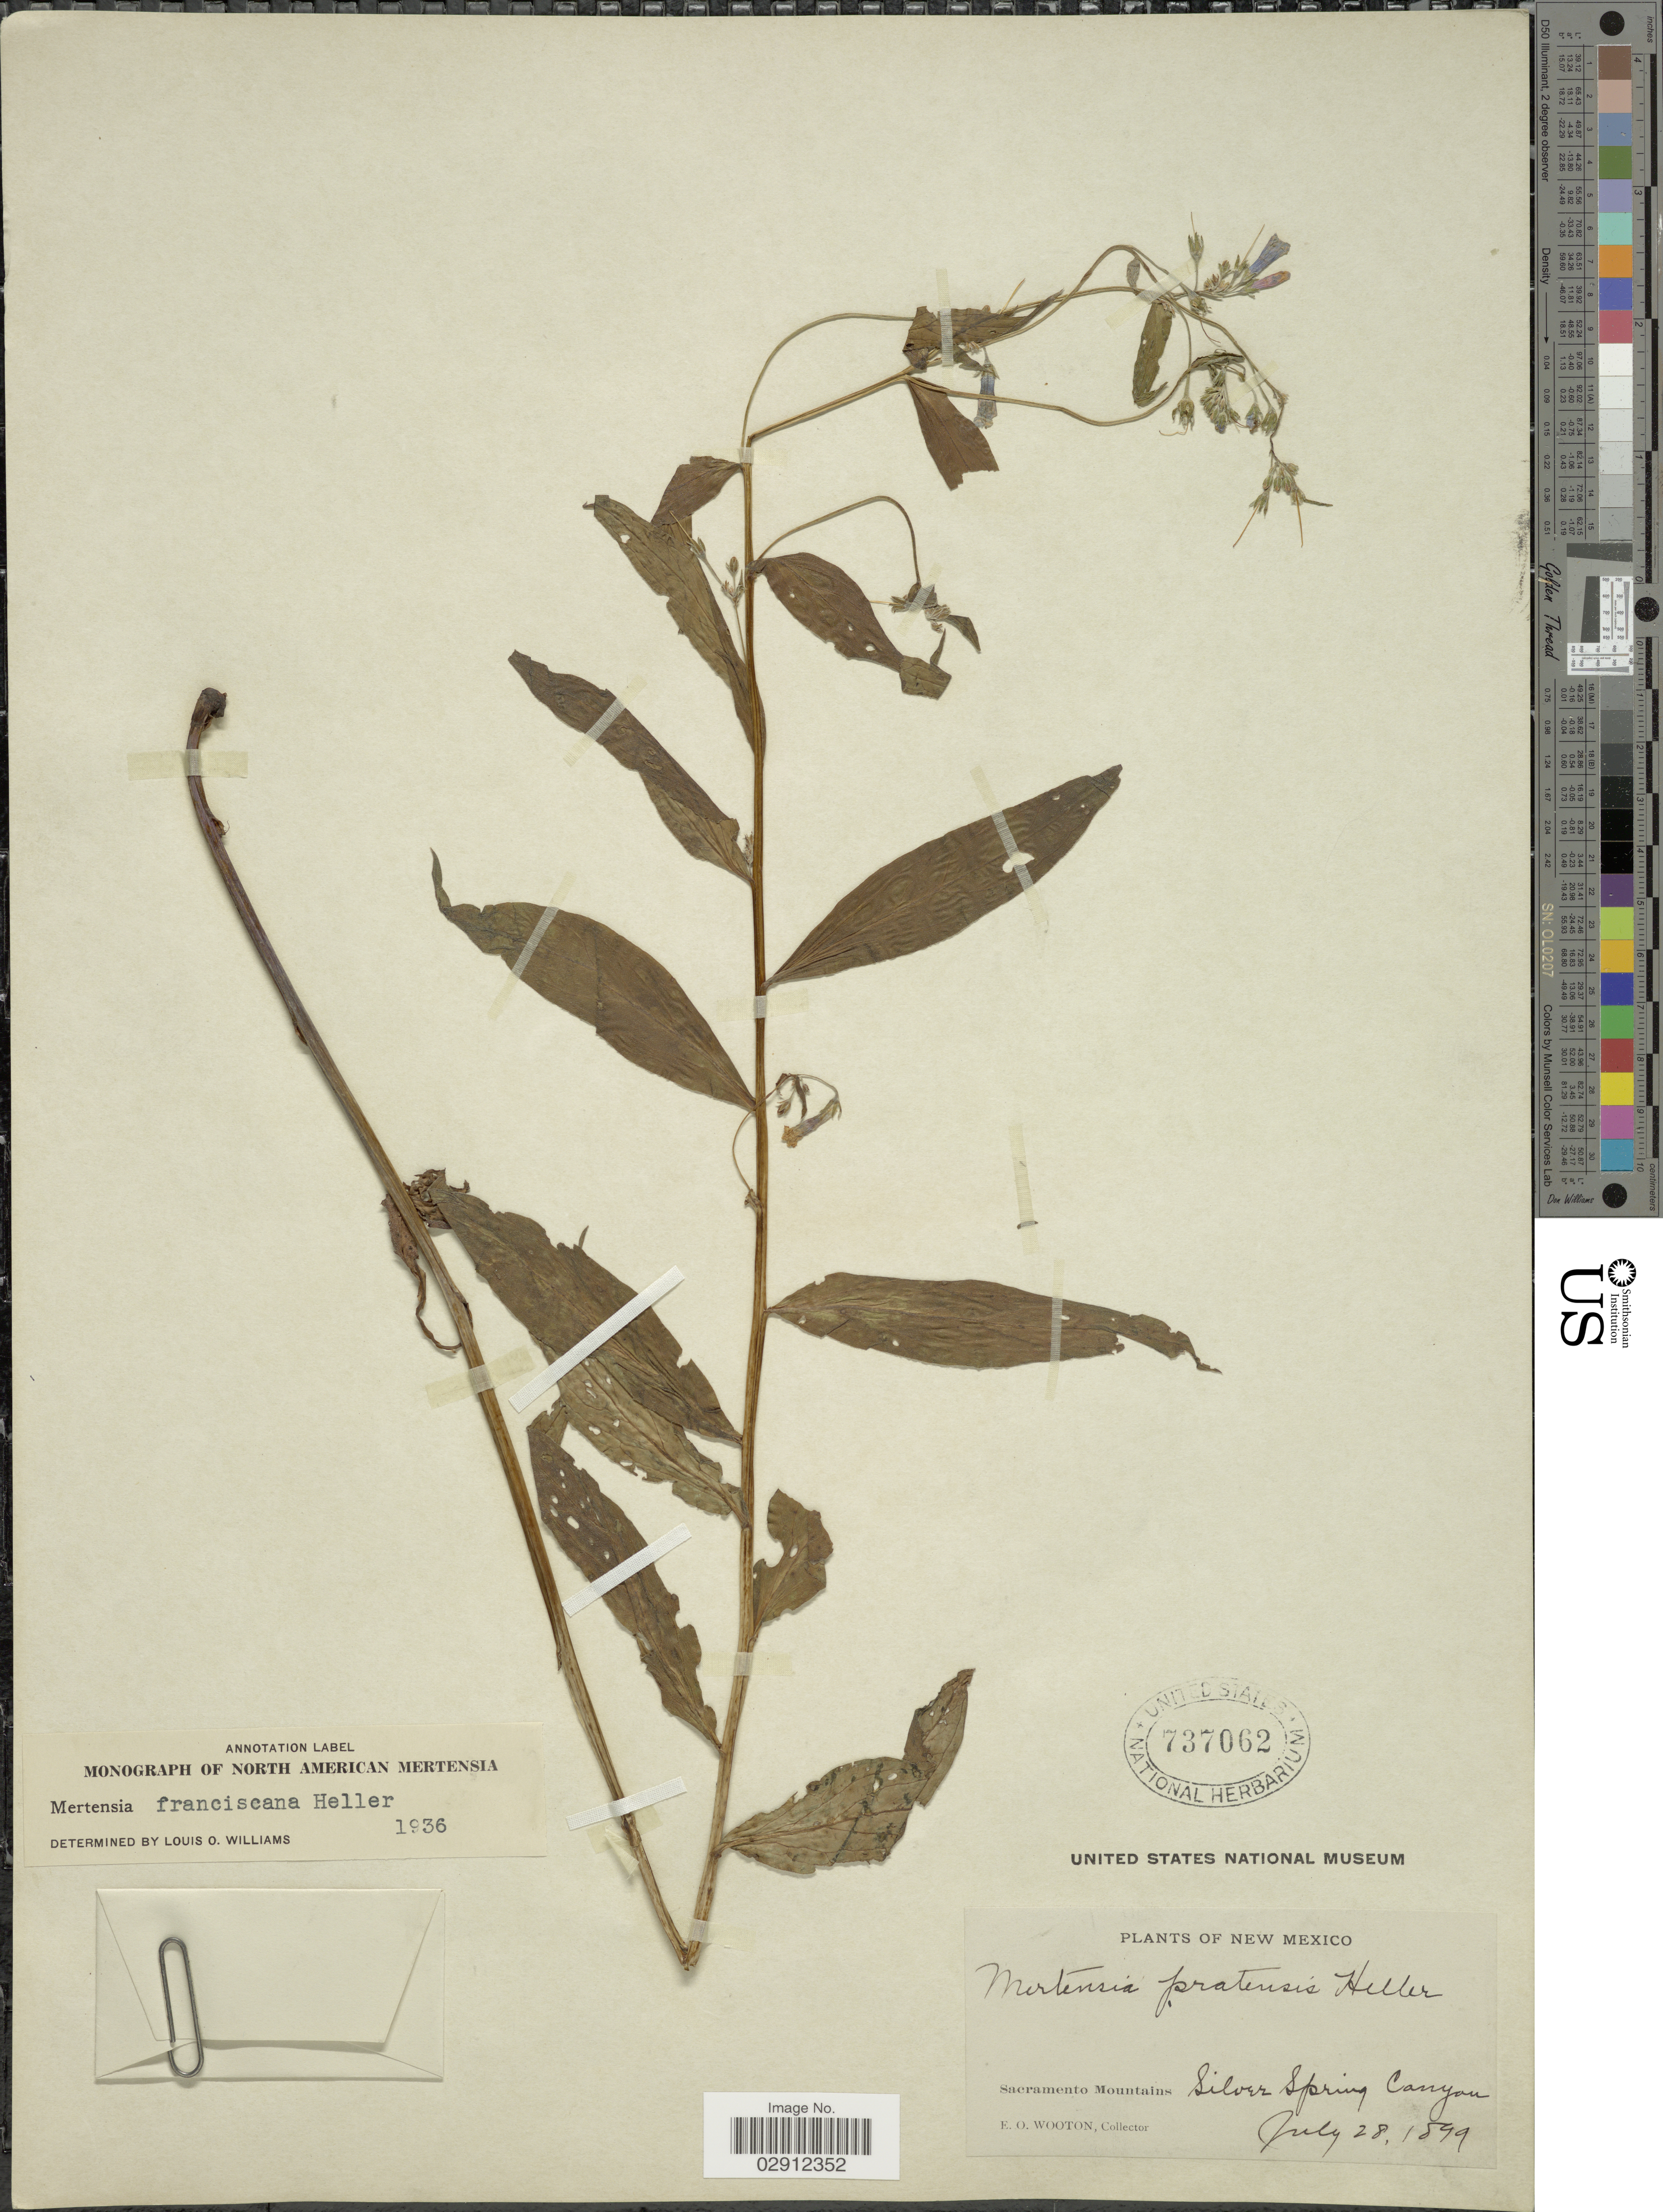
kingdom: Plantae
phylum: Tracheophyta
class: Magnoliopsida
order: Boraginales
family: Boraginaceae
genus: Mertensia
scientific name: Mertensia franciscana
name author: A. Heller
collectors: E. O. Wooton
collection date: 1899-07-28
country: United States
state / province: New Mexico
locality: Sacramento Mountains. Silver Spring Canyon.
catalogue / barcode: US 737062